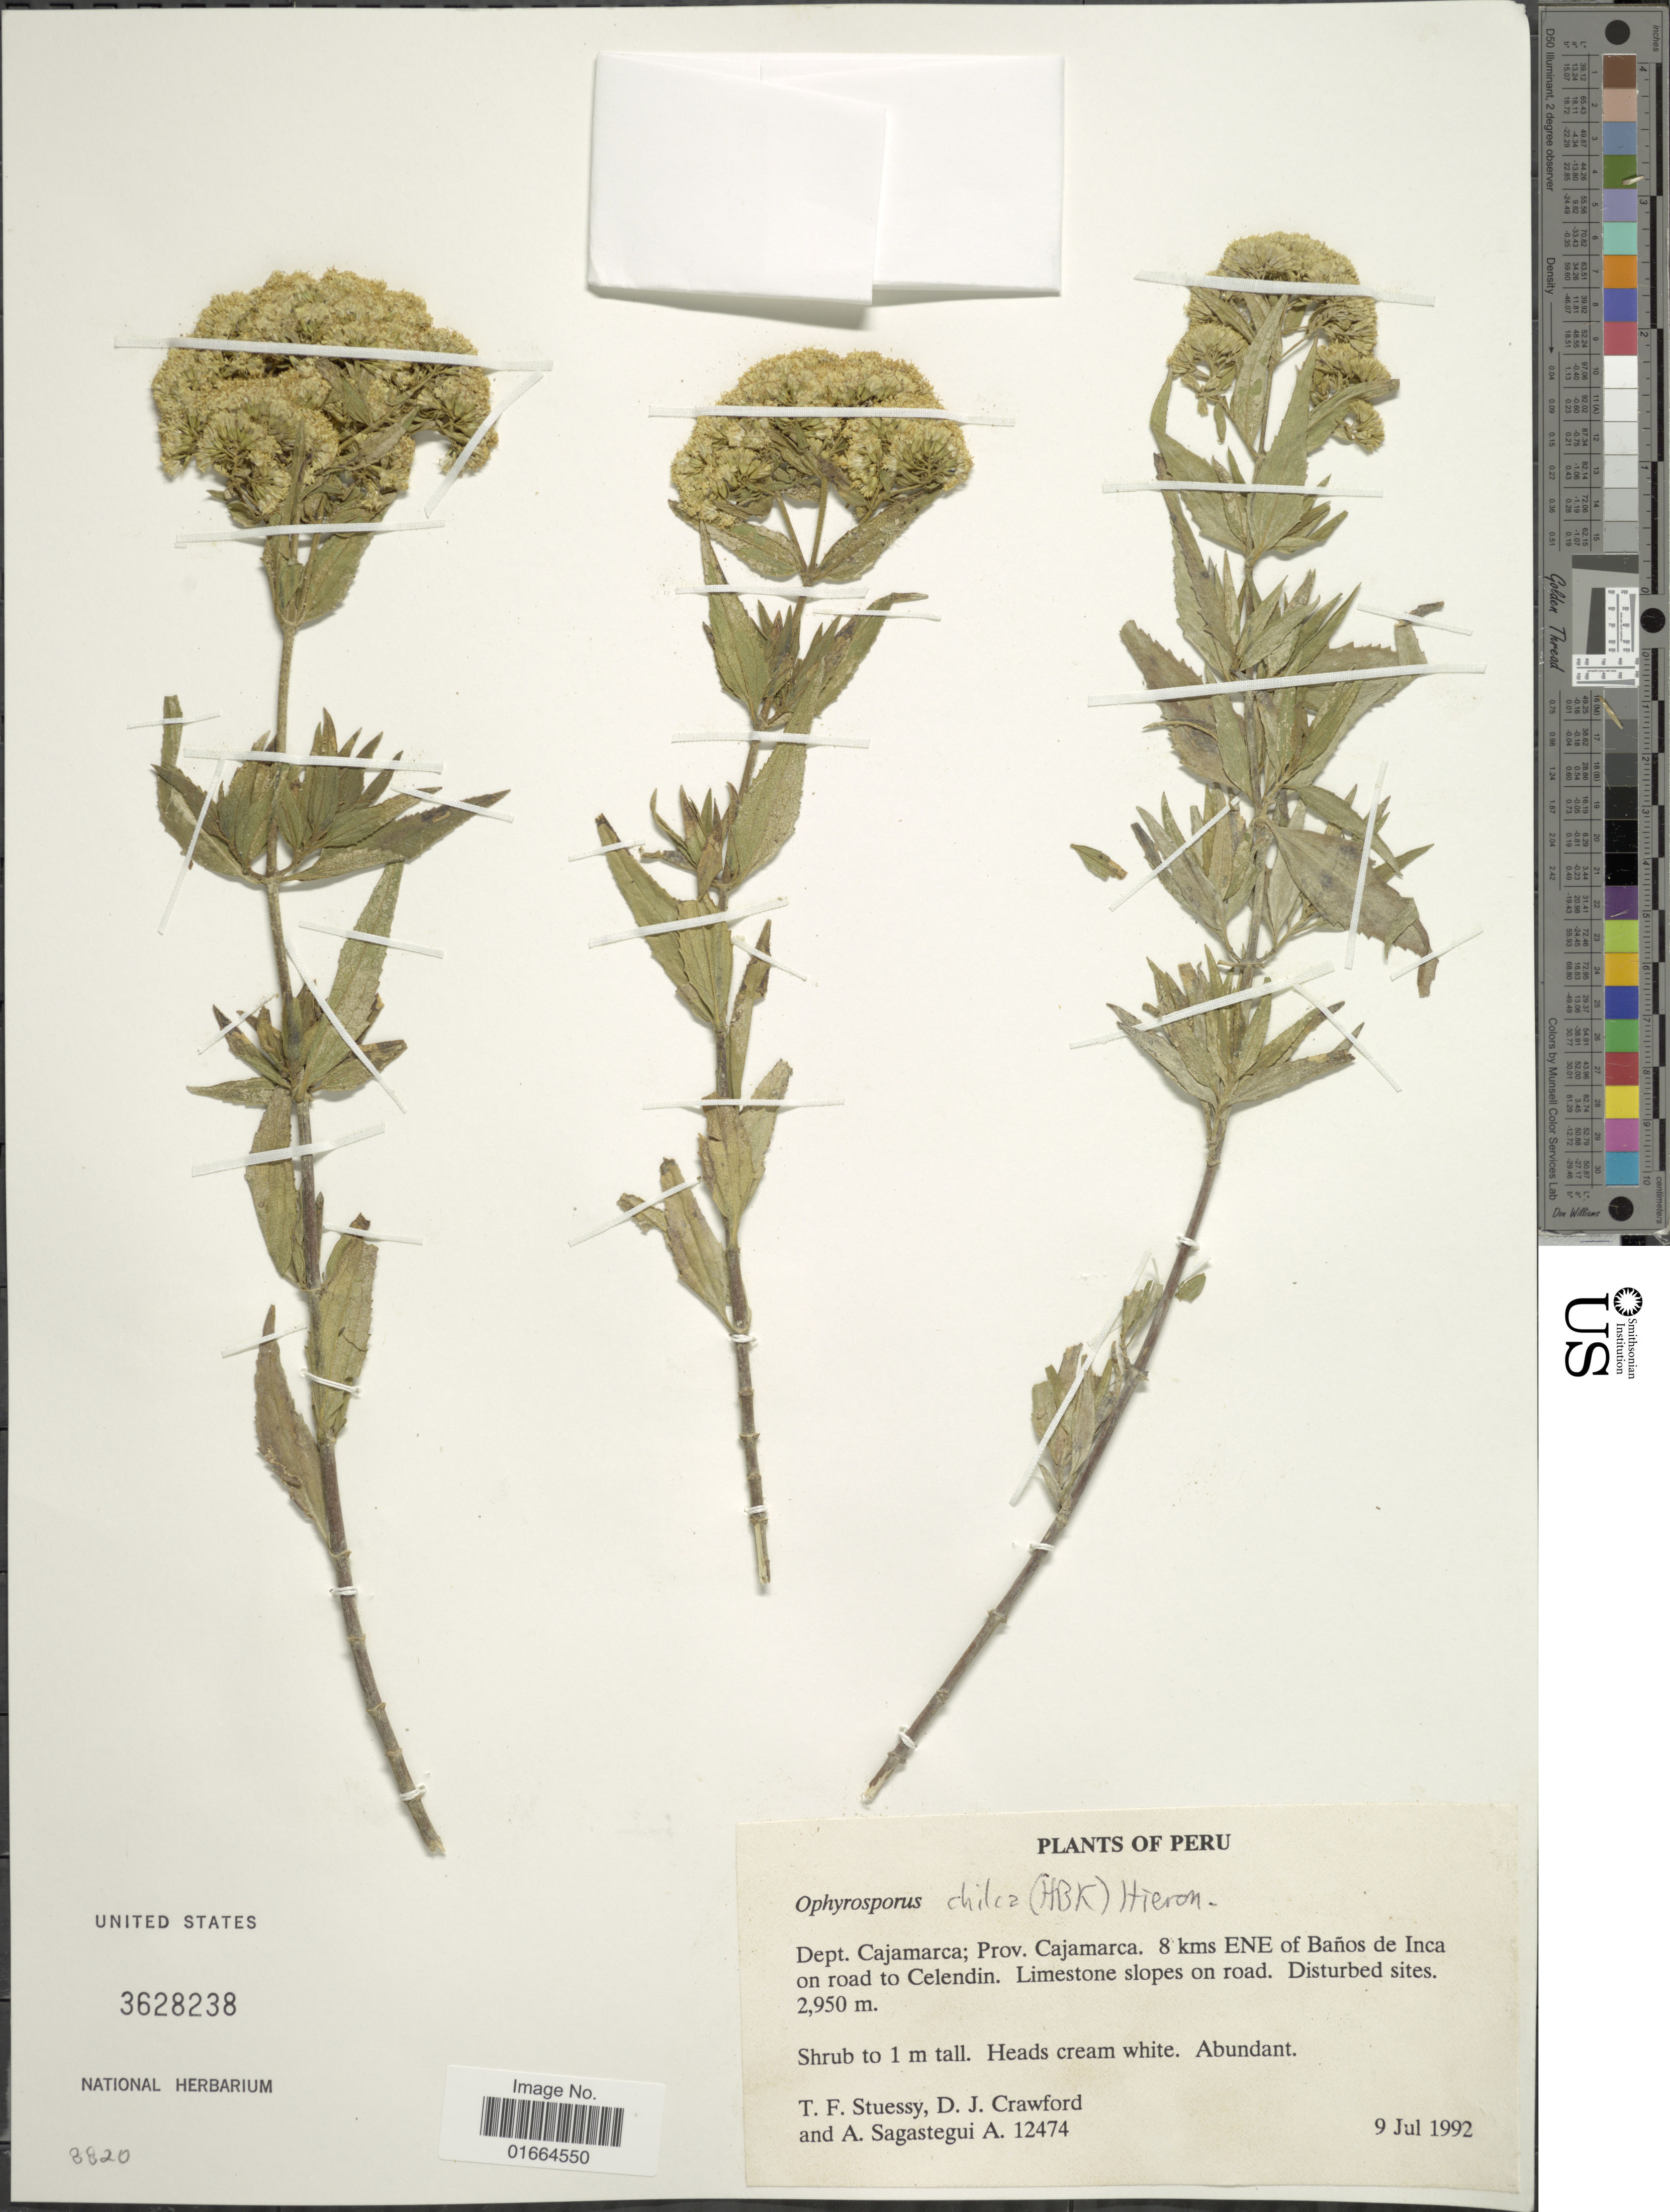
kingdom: Plantae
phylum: Tracheophyta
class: Magnoliopsida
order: Asterales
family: Asteraceae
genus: Ophryosporus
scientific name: Ophryosporus chilca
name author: (Kunth) Hieron.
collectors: T. Stuessy, D. Crawford & A. Sagástegui A.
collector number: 12474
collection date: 1992-07-09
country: Peru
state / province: Cajamarca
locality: Dept. Cajamarca; Prov. Cajamarca. 8 kms ENE of Banos de Inca on road to Celendin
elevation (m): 2950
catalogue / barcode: US 3628238